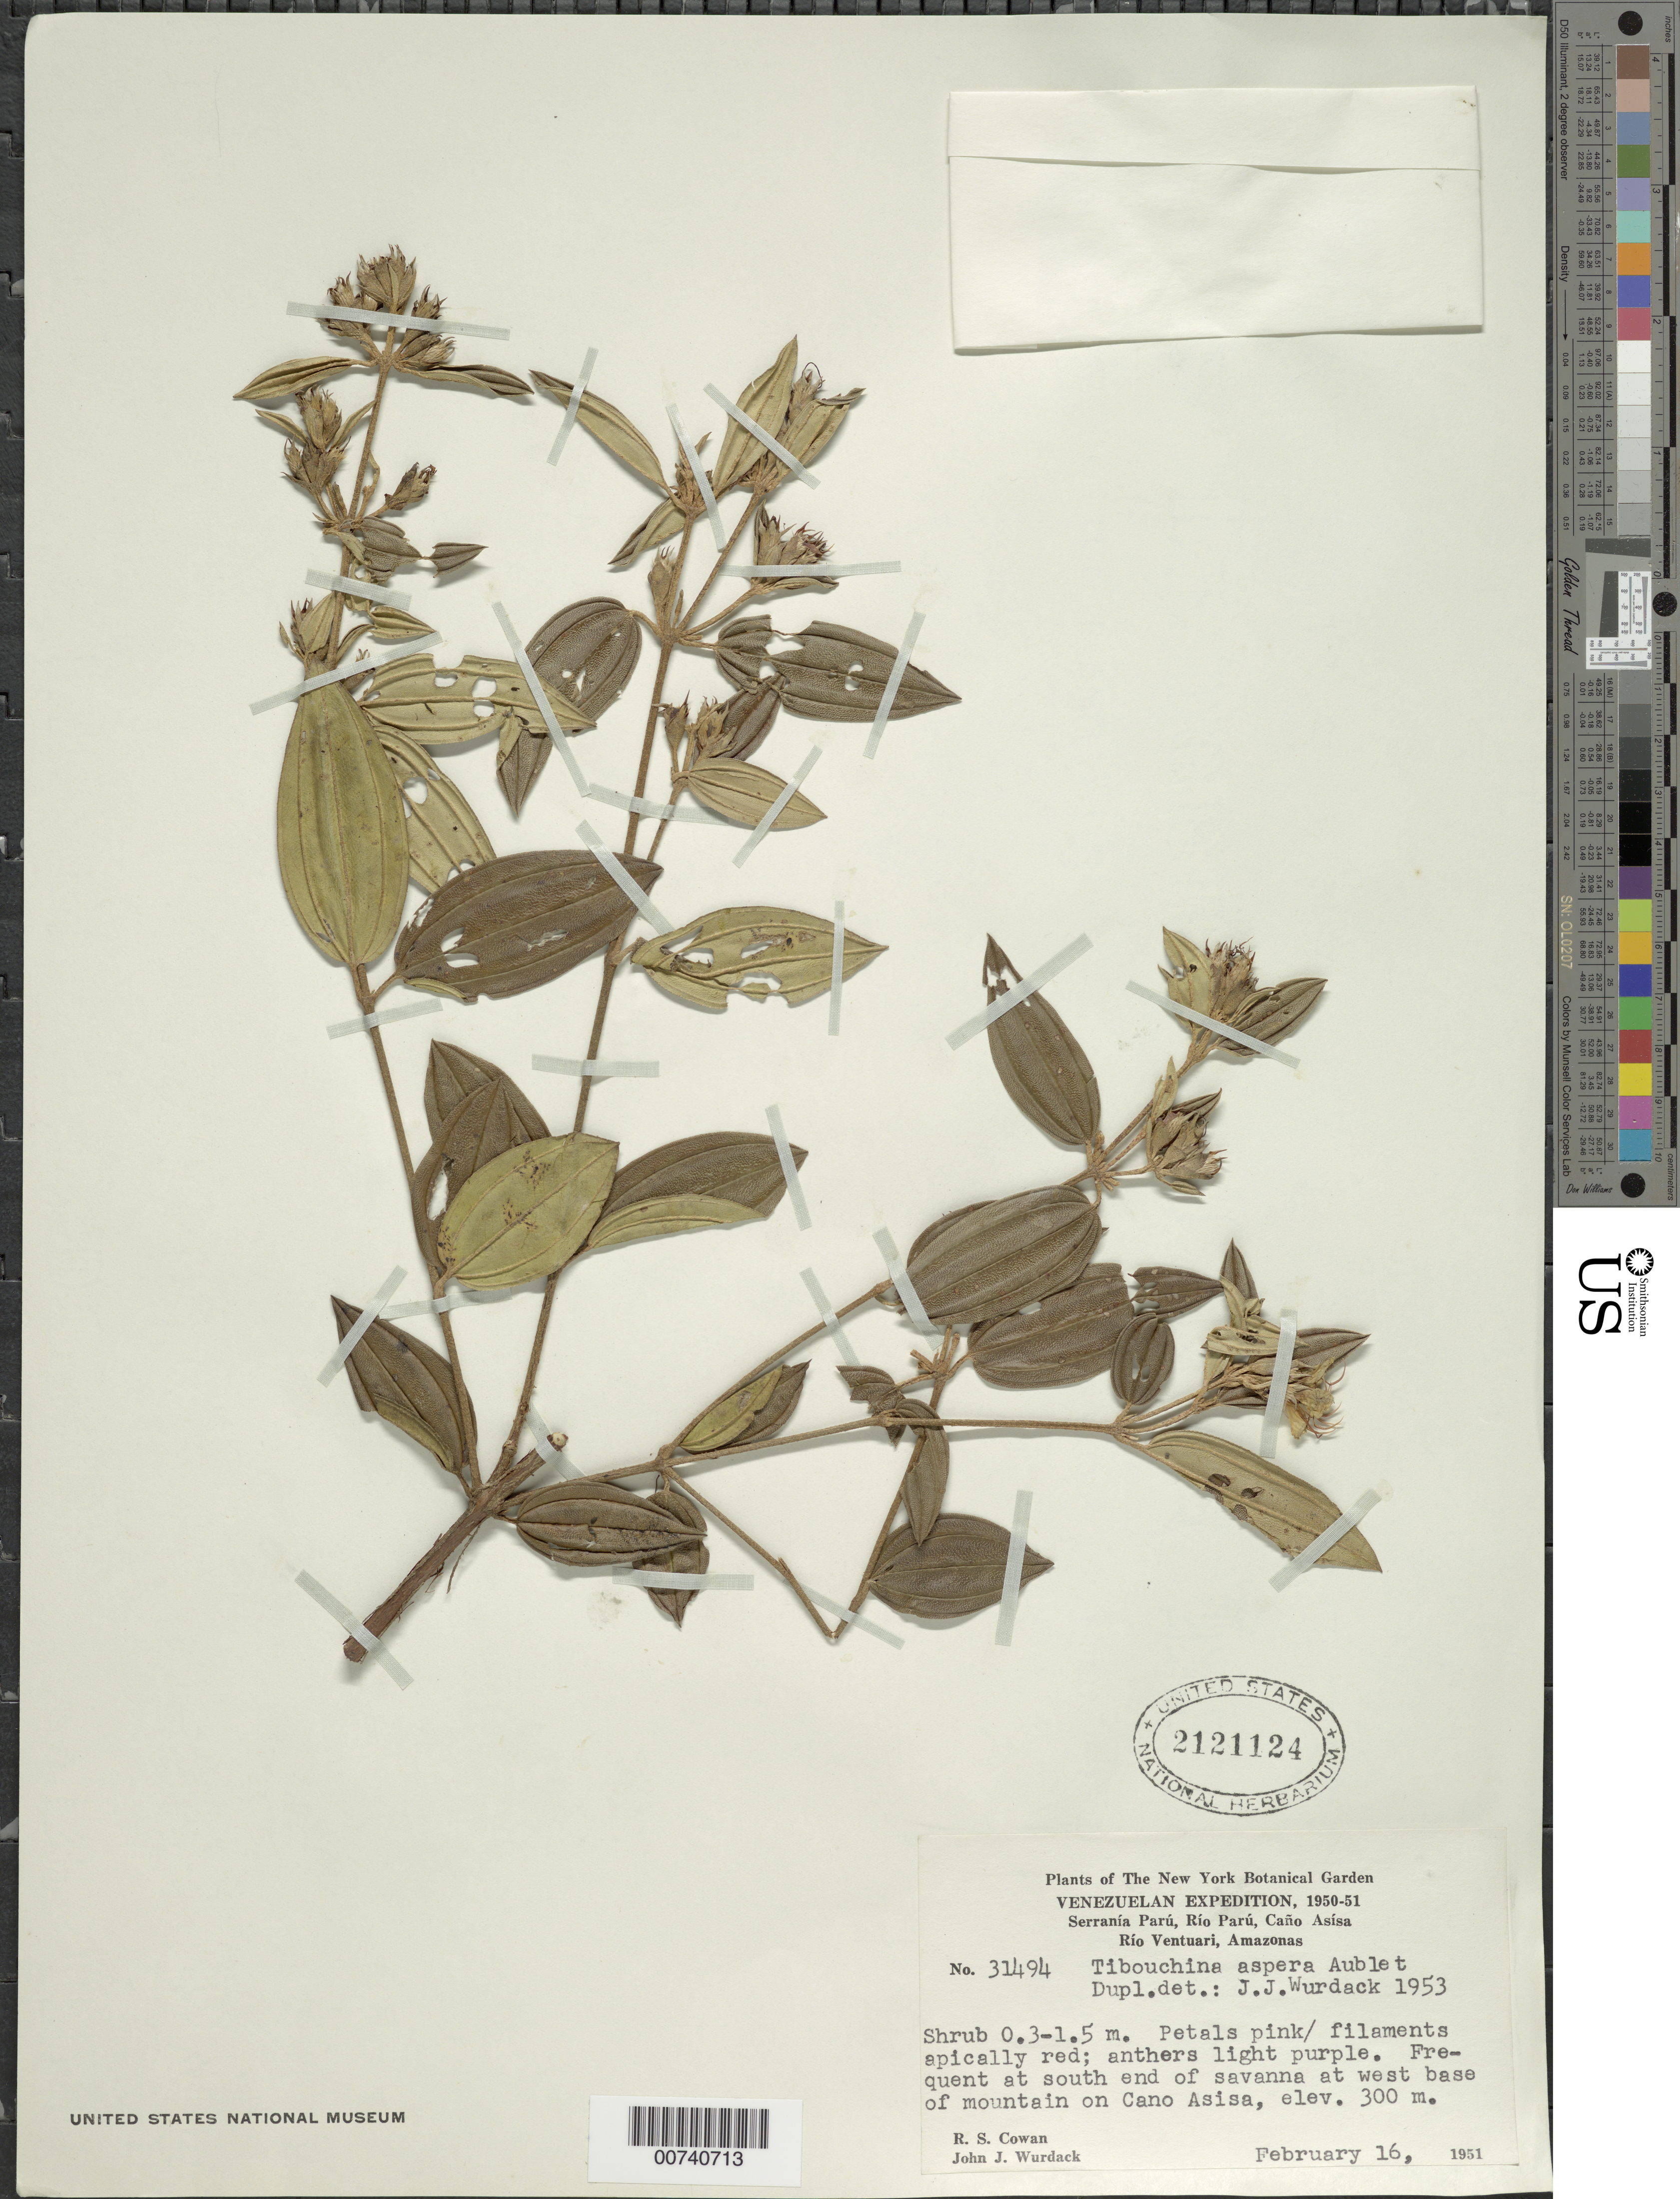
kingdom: Plantae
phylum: Tracheophyta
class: Magnoliopsida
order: Myrtales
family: Melastomataceae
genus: Tibouchina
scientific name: Tibouchina aspera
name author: Aubl.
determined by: Wurdack, John J., (US), US (UNITED STATES)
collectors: R. S. Cowan & J. J. Wurdack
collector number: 31494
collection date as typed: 16-Feb-51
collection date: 1951-02-16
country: Venezuela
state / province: Amazonas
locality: Caño Asisa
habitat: Savanna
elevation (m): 300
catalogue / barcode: US 2121124